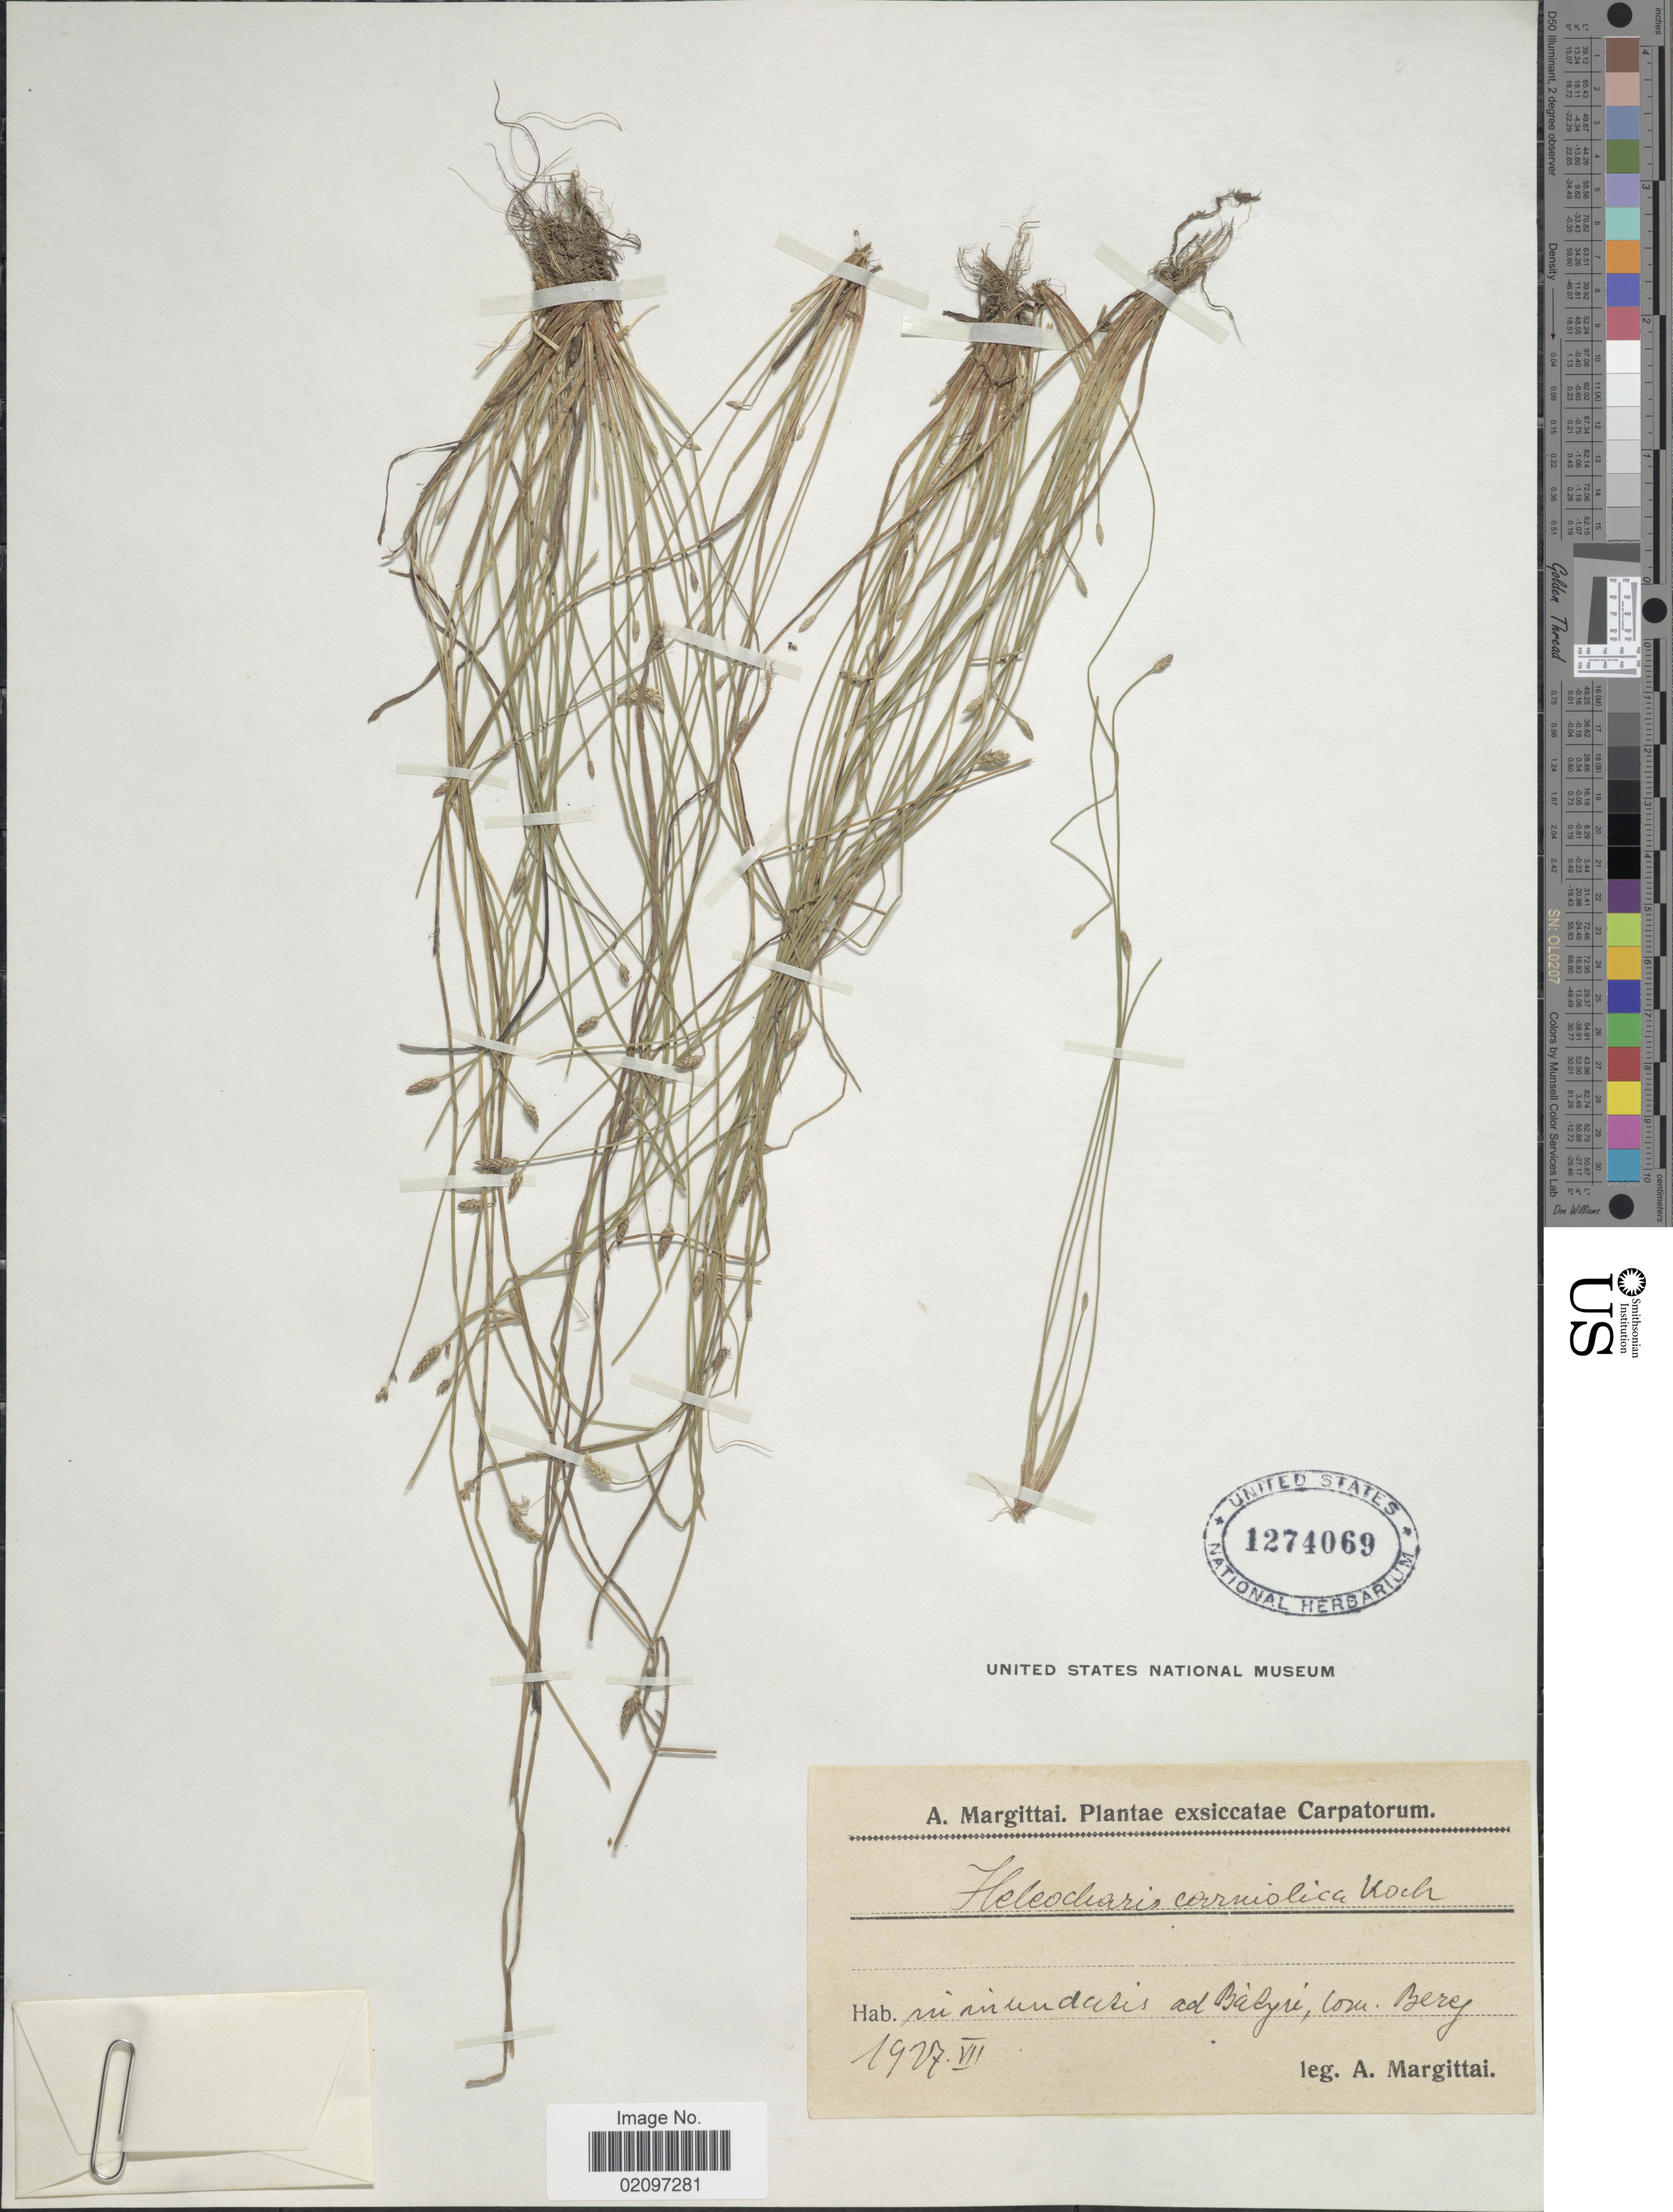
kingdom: Plantae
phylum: Tracheophyta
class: Liliopsida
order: Poales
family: Cyperaceae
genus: Eleocharis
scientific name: Eleocharis carniolica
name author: W.D.J. Koch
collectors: A. Margittai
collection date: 1927-07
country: Ukraine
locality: In inundatis ad Balyrie, com. Bereg [interpreted]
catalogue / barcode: US 1274069